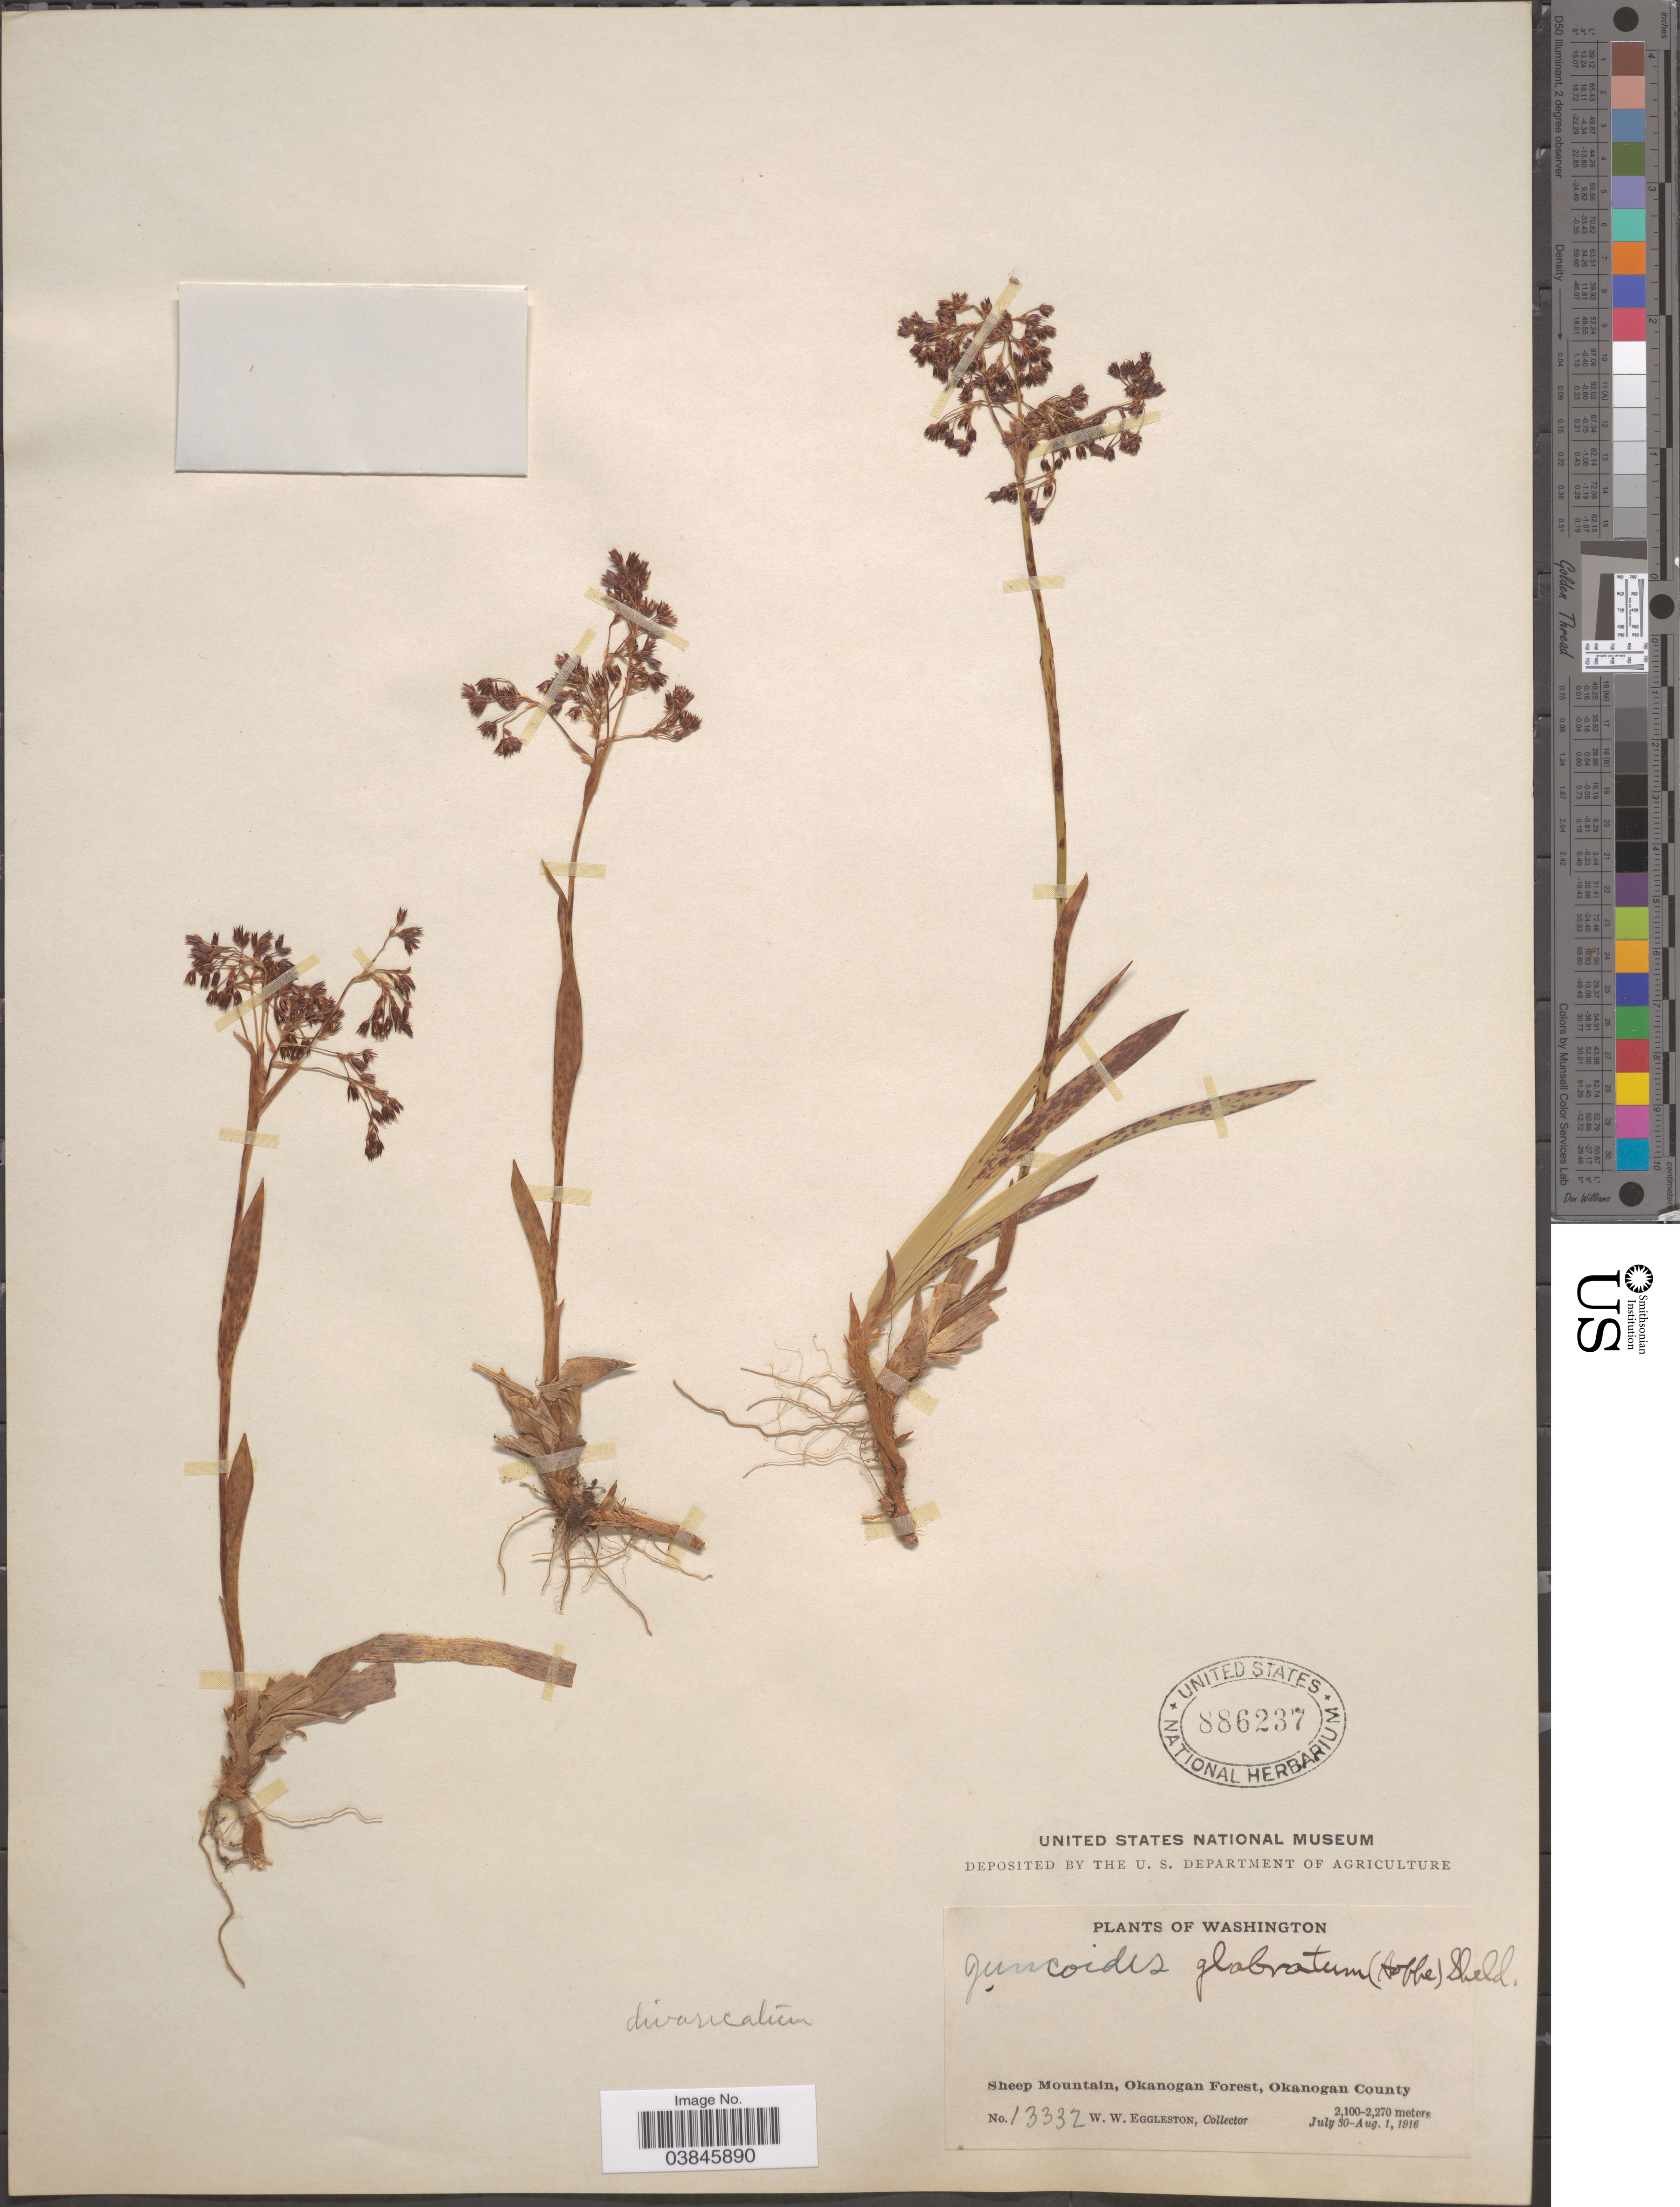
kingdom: Plantae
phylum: Tracheophyta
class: Liliopsida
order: Poales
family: Juncaceae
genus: Luzula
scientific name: Luzula glabrata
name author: (Hoppe) Desv.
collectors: W. W. Eggleston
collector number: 13332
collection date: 1916-07-30/1916-08-01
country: United States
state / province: Washington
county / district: Okanogan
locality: Sheep Mountain, Okanogan Forest, Okanogan County.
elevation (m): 2100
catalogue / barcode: US 886237